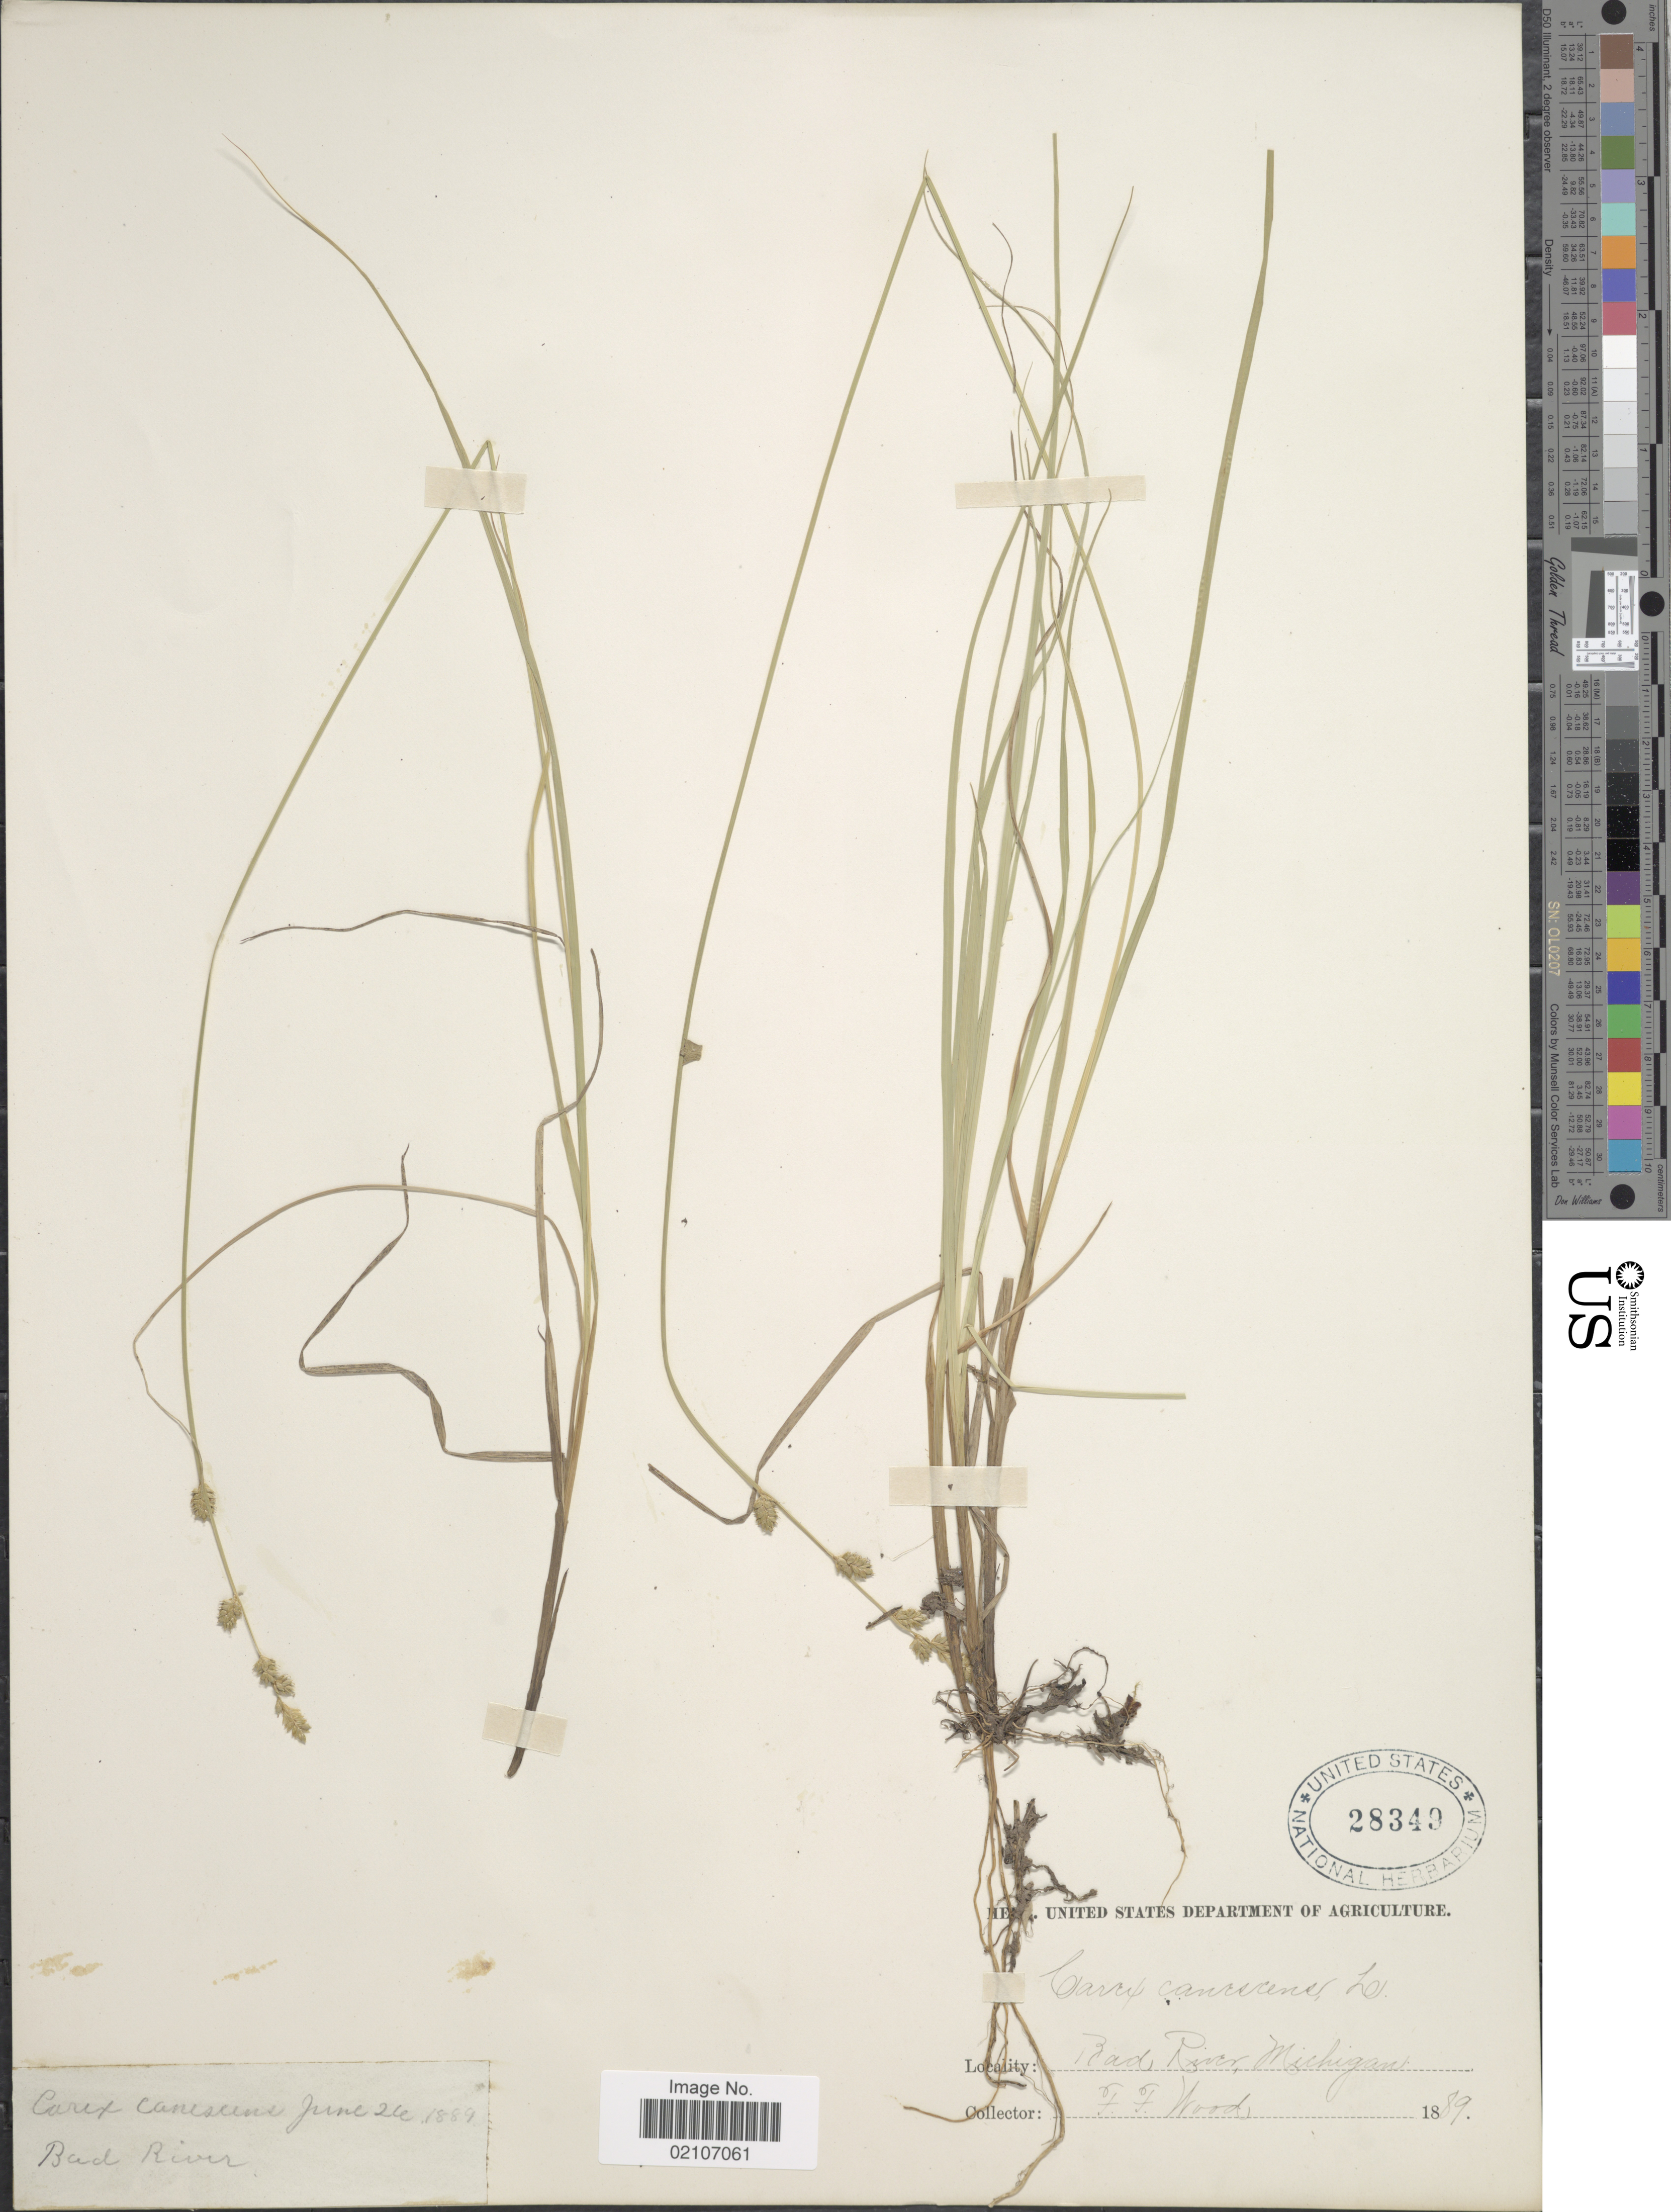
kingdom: Plantae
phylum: Tracheophyta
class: Liliopsida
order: Poales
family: Cyperaceae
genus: Carex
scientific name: Carex canescens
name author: L.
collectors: F. Wood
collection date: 1889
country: United States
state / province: Michigan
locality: Bad River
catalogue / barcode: US 28349